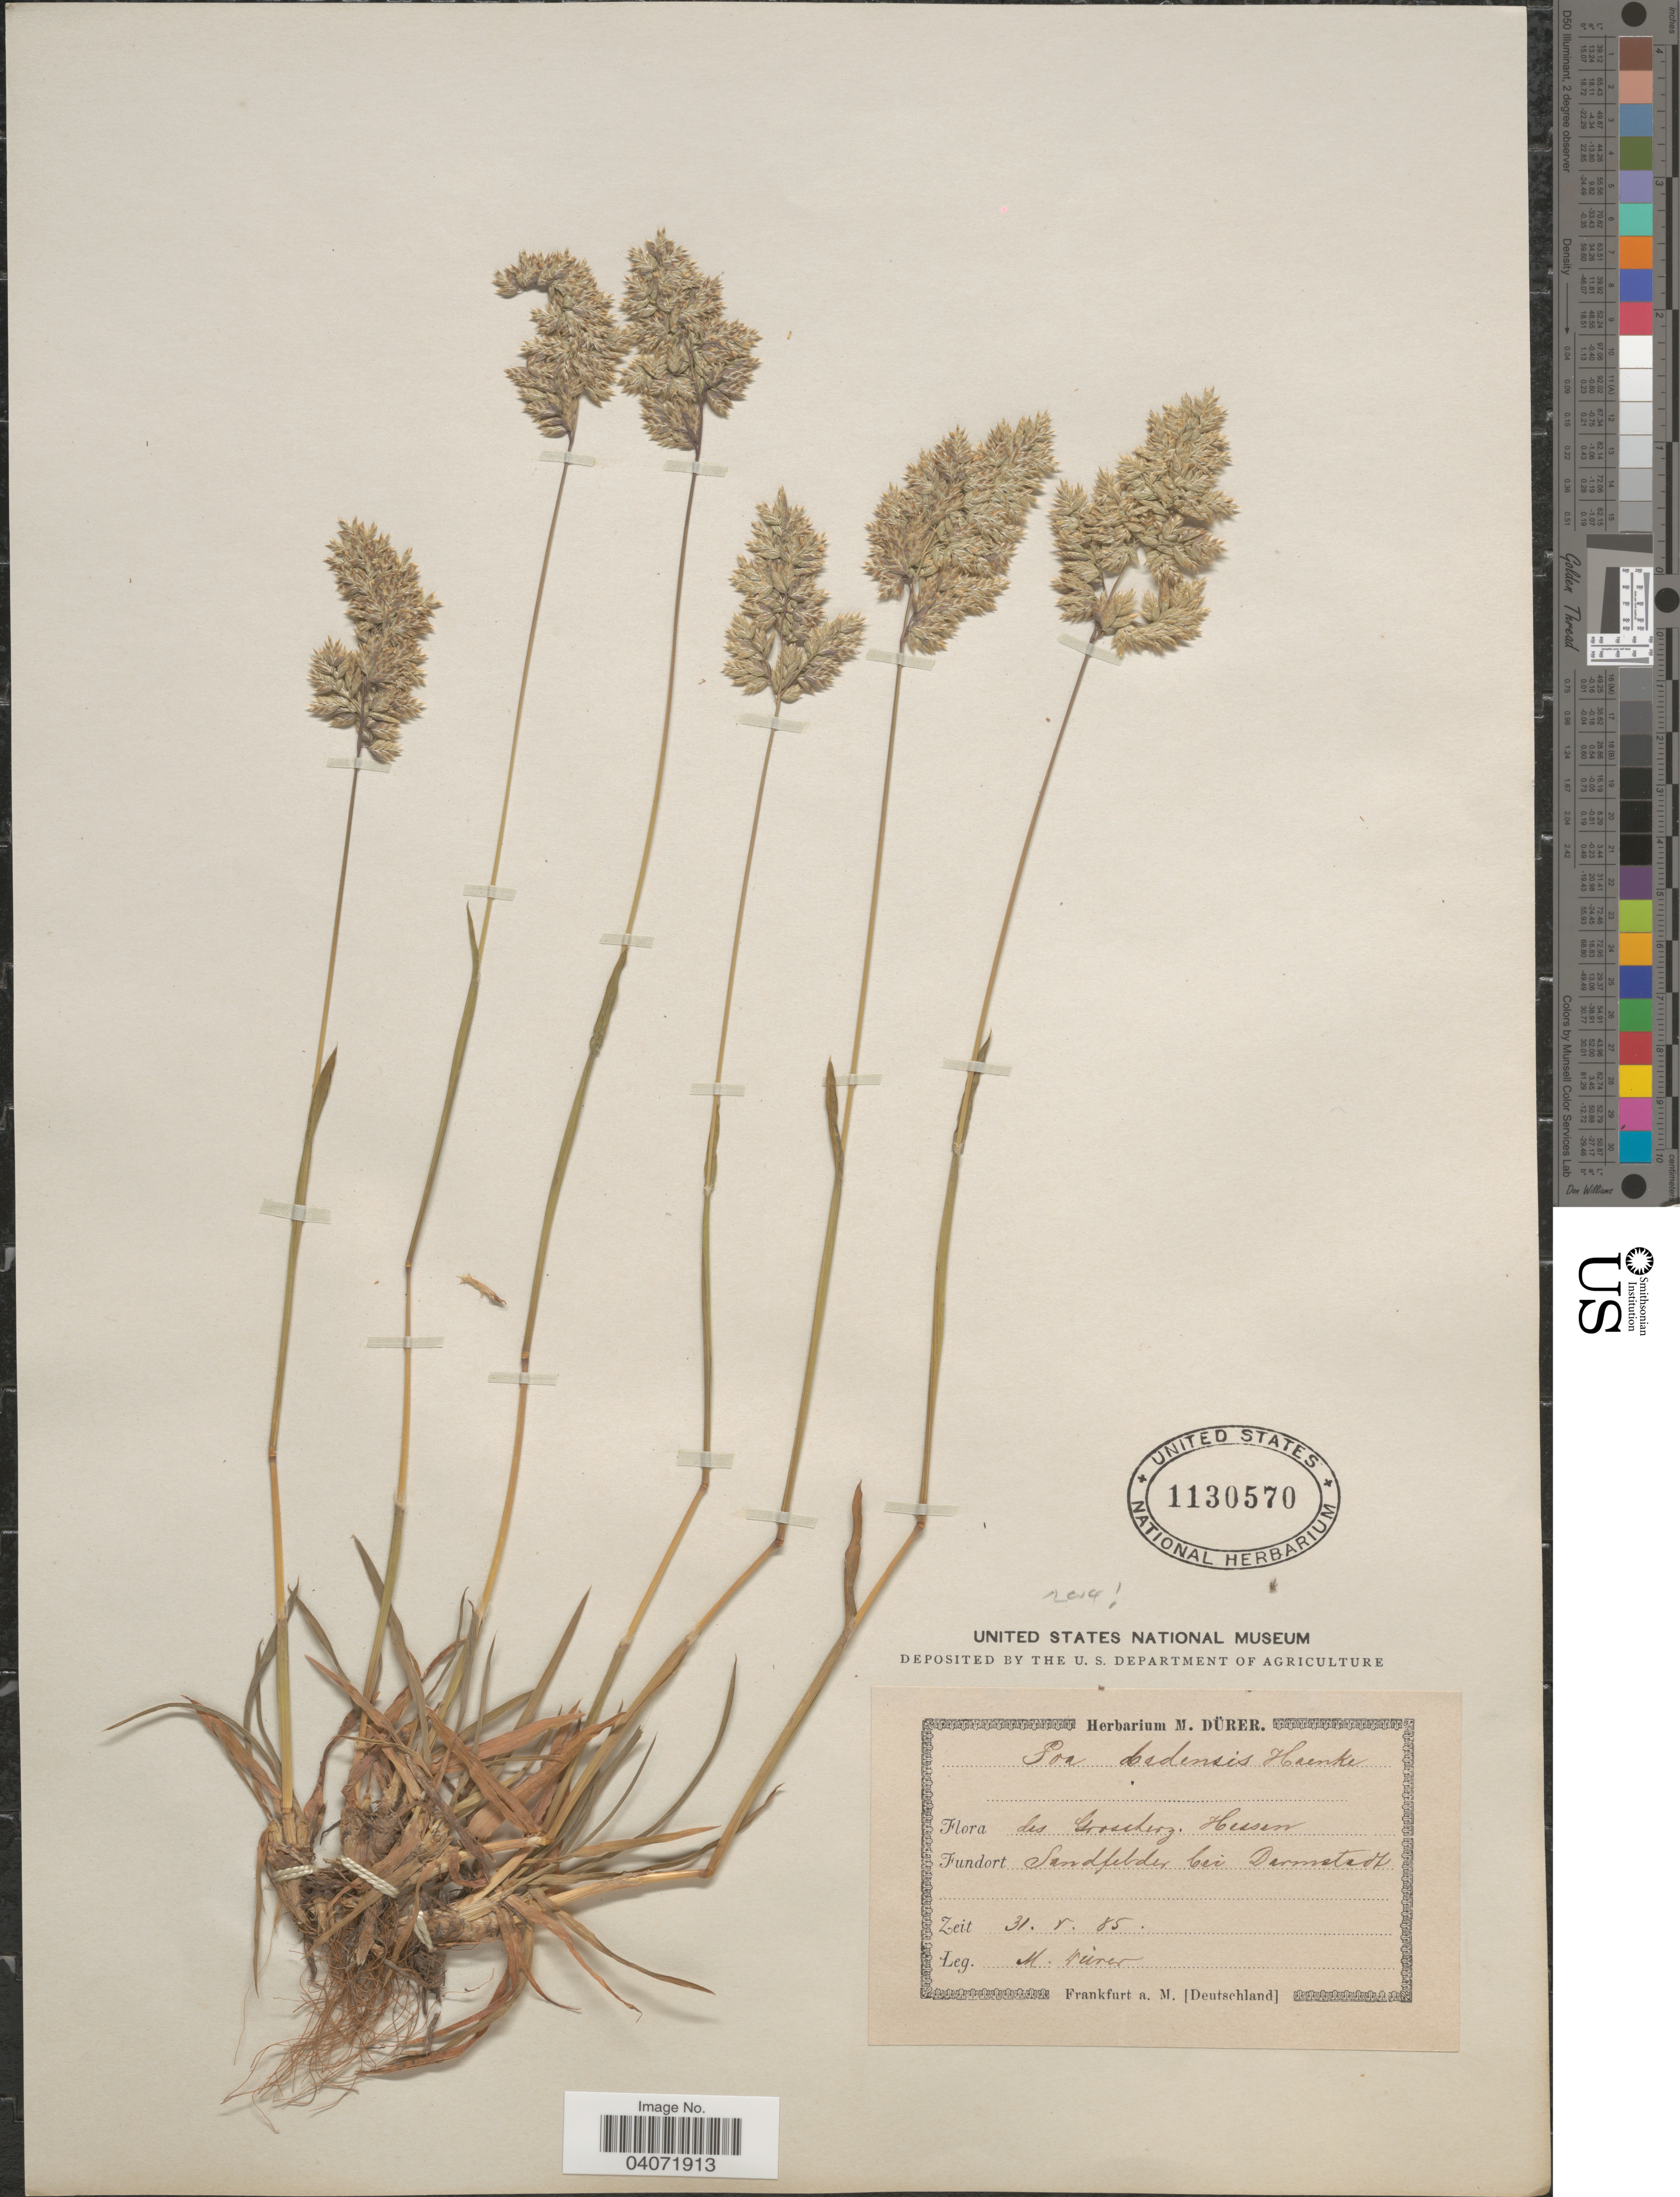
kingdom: Plantae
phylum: Tracheophyta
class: Liliopsida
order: Poales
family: Poaceae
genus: Poa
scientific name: Poa badensis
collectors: M. Durer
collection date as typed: Transcribed d/m/y: 31/5/85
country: Germany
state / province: Hesse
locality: Des Grosscherg. Sandfelder bei Darmstadt.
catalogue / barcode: US 1130570